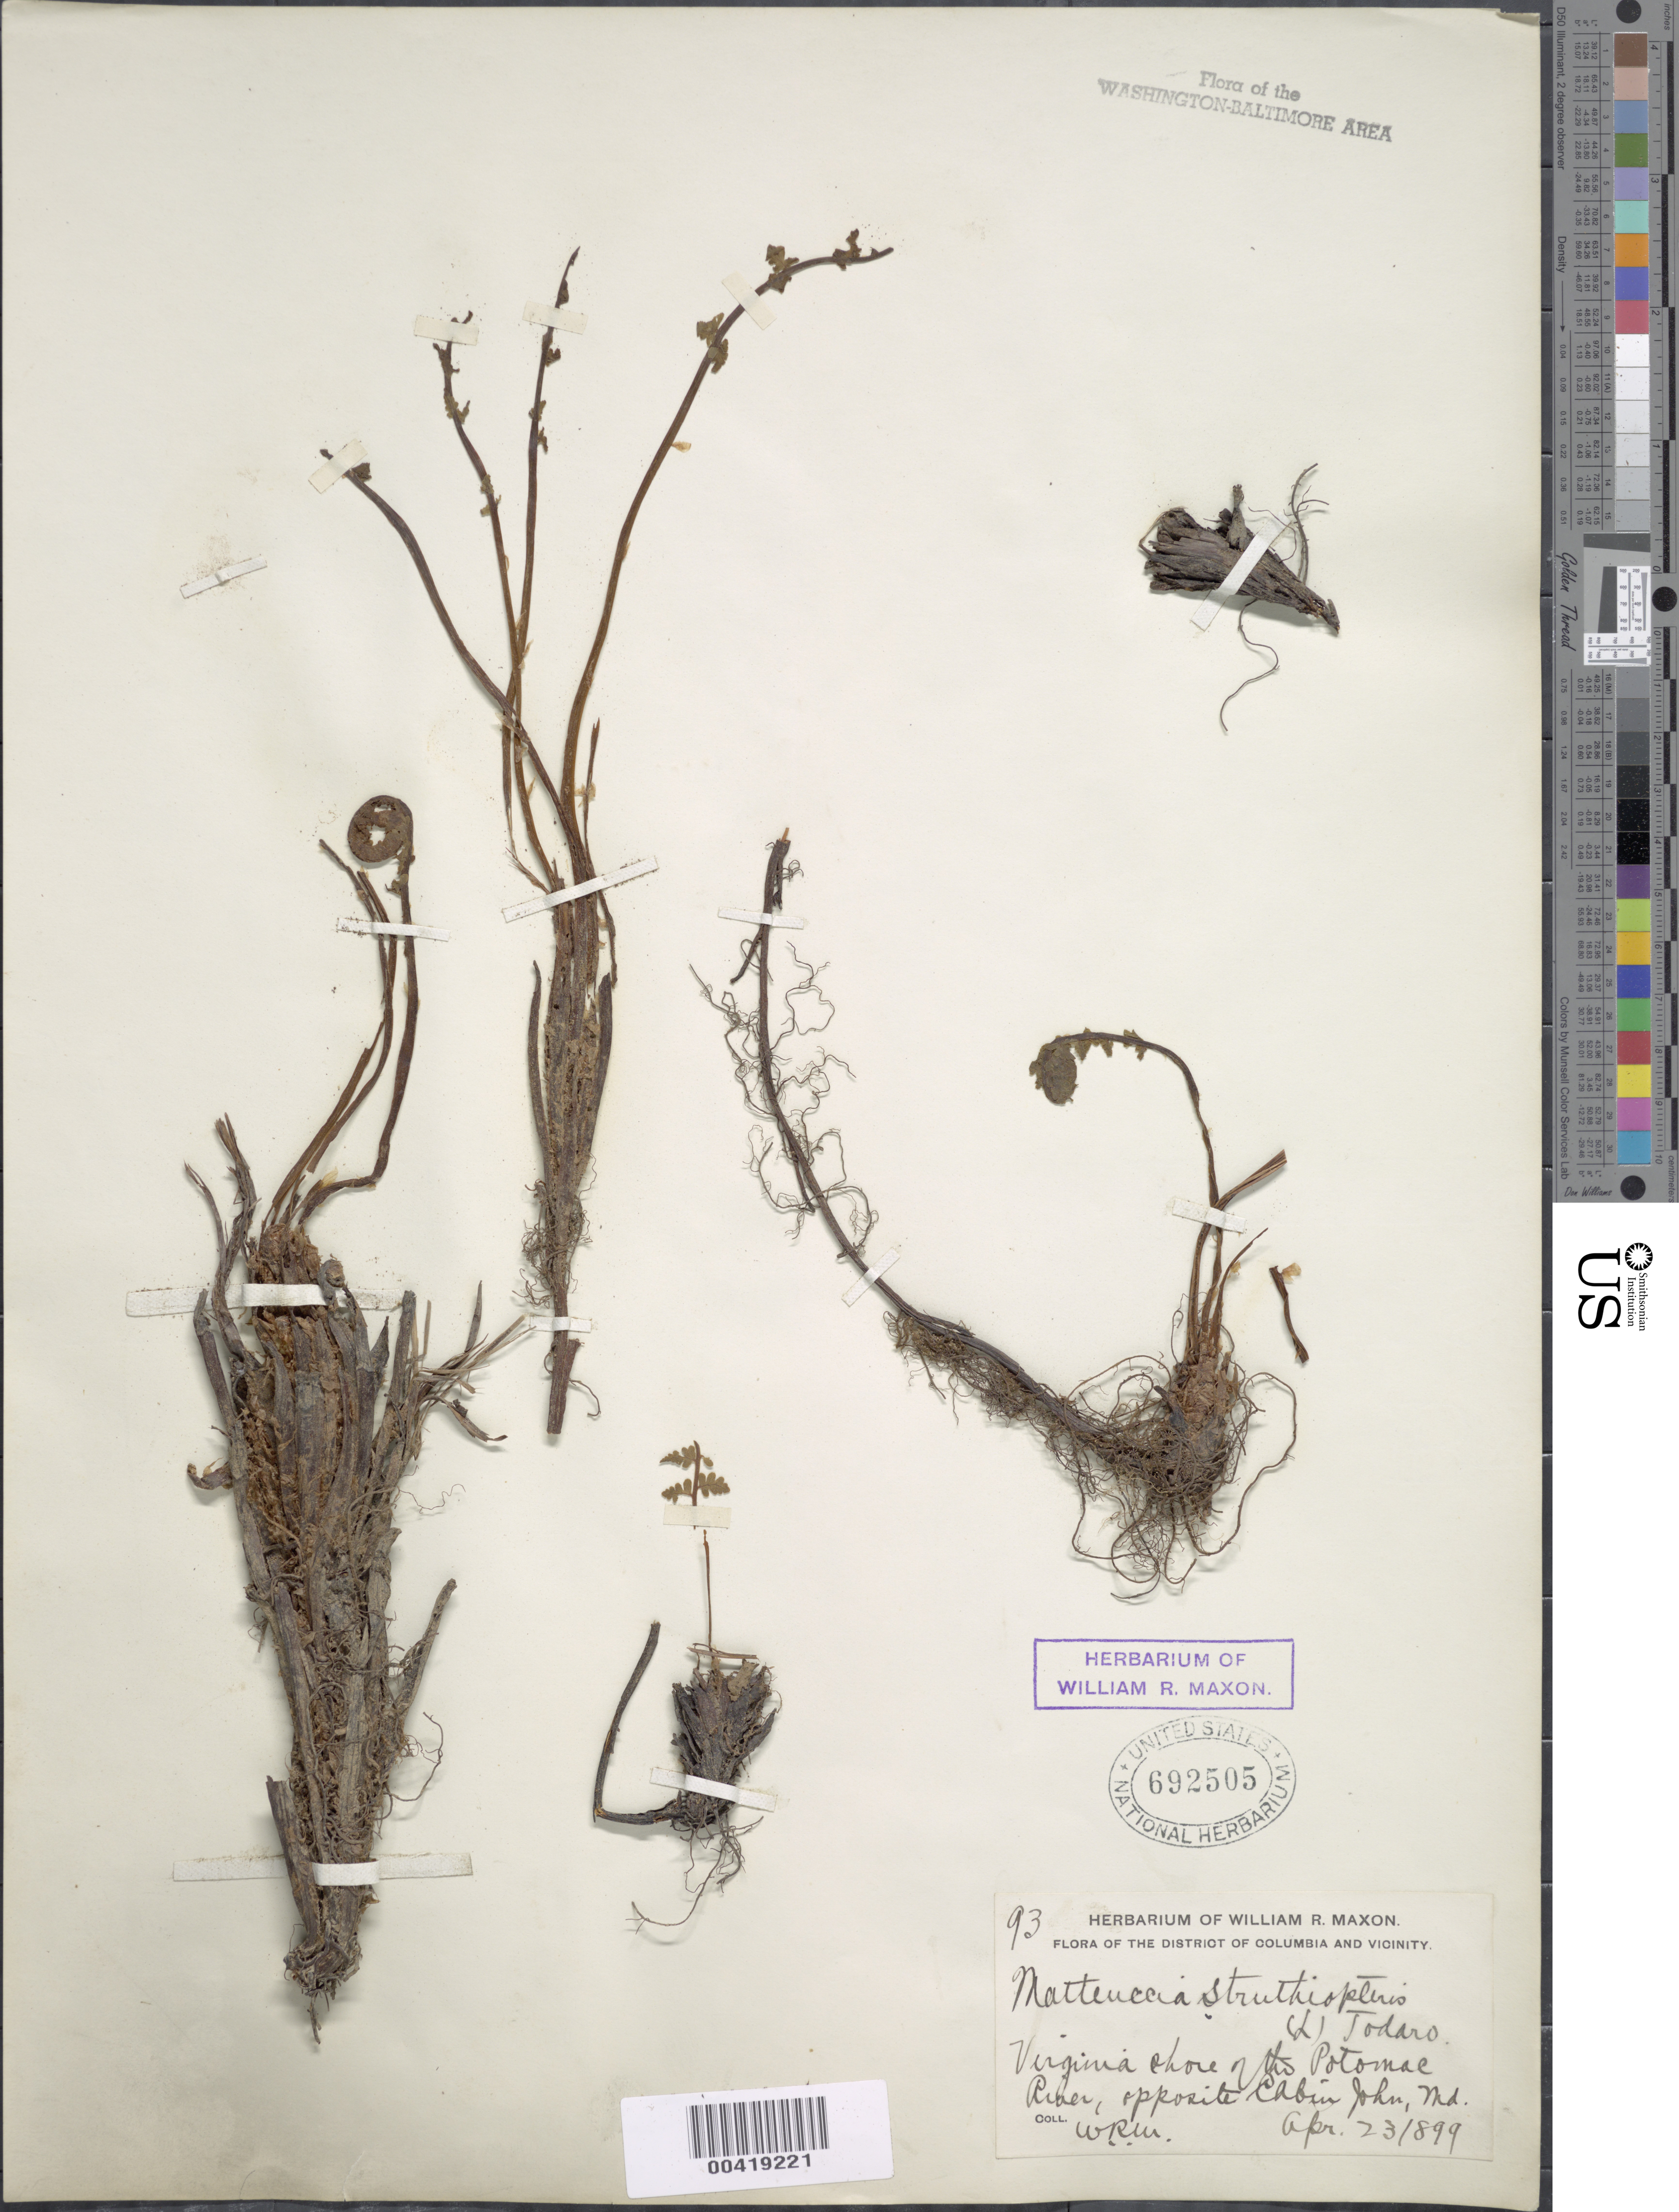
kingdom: Plantae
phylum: Tracheophyta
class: Polypodiopsida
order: Polypodiales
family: Onocleaceae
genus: Matteuccia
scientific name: Matteuccia struthiopteris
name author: (L.) Tod.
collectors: W. R. Maxon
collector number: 93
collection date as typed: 23 Apr 1899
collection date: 1899-04-23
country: United States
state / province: Virginia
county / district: Fairfax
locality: Potomac banks, opposite Cabin John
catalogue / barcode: US 692505